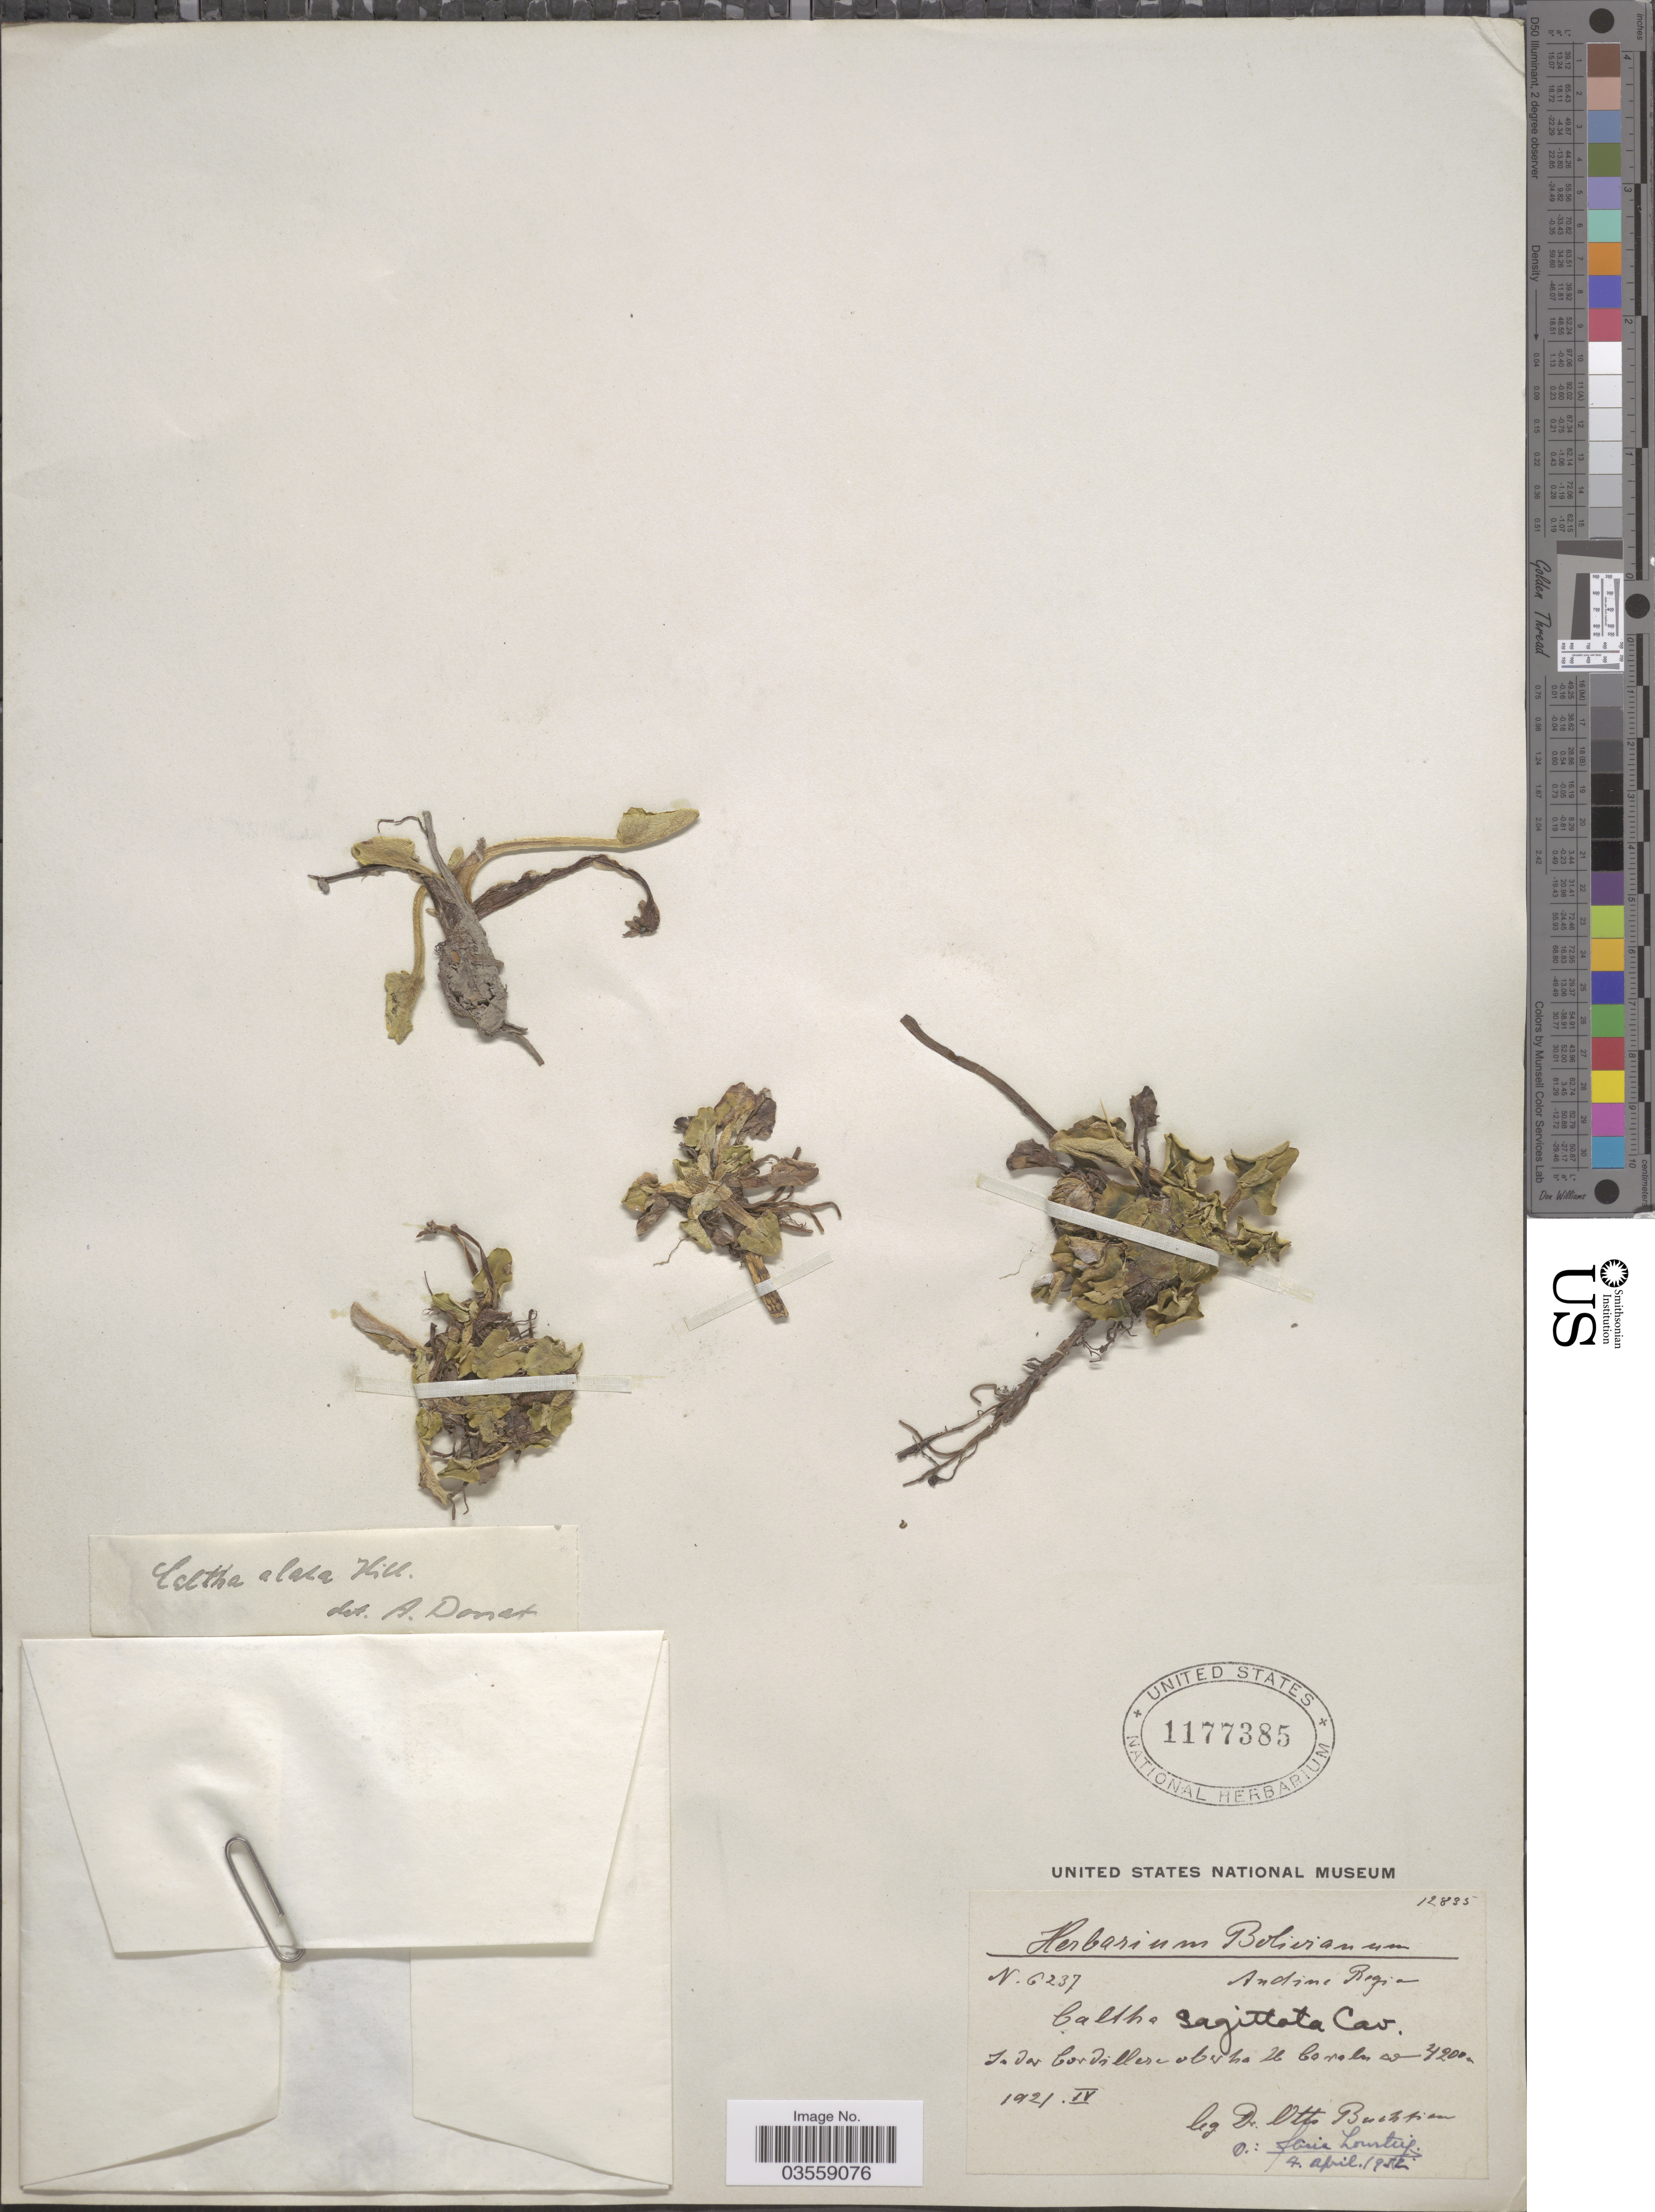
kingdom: Plantae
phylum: Tracheophyta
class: Magnoliopsida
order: Ranunculales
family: Ranunculaceae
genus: Caltha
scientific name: Caltha sagittata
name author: Cav.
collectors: O. Buchtien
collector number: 6237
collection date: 1921-04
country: Bolivia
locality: In der bordillera oberhaIb boralos.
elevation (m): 4200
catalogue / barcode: US 1177385